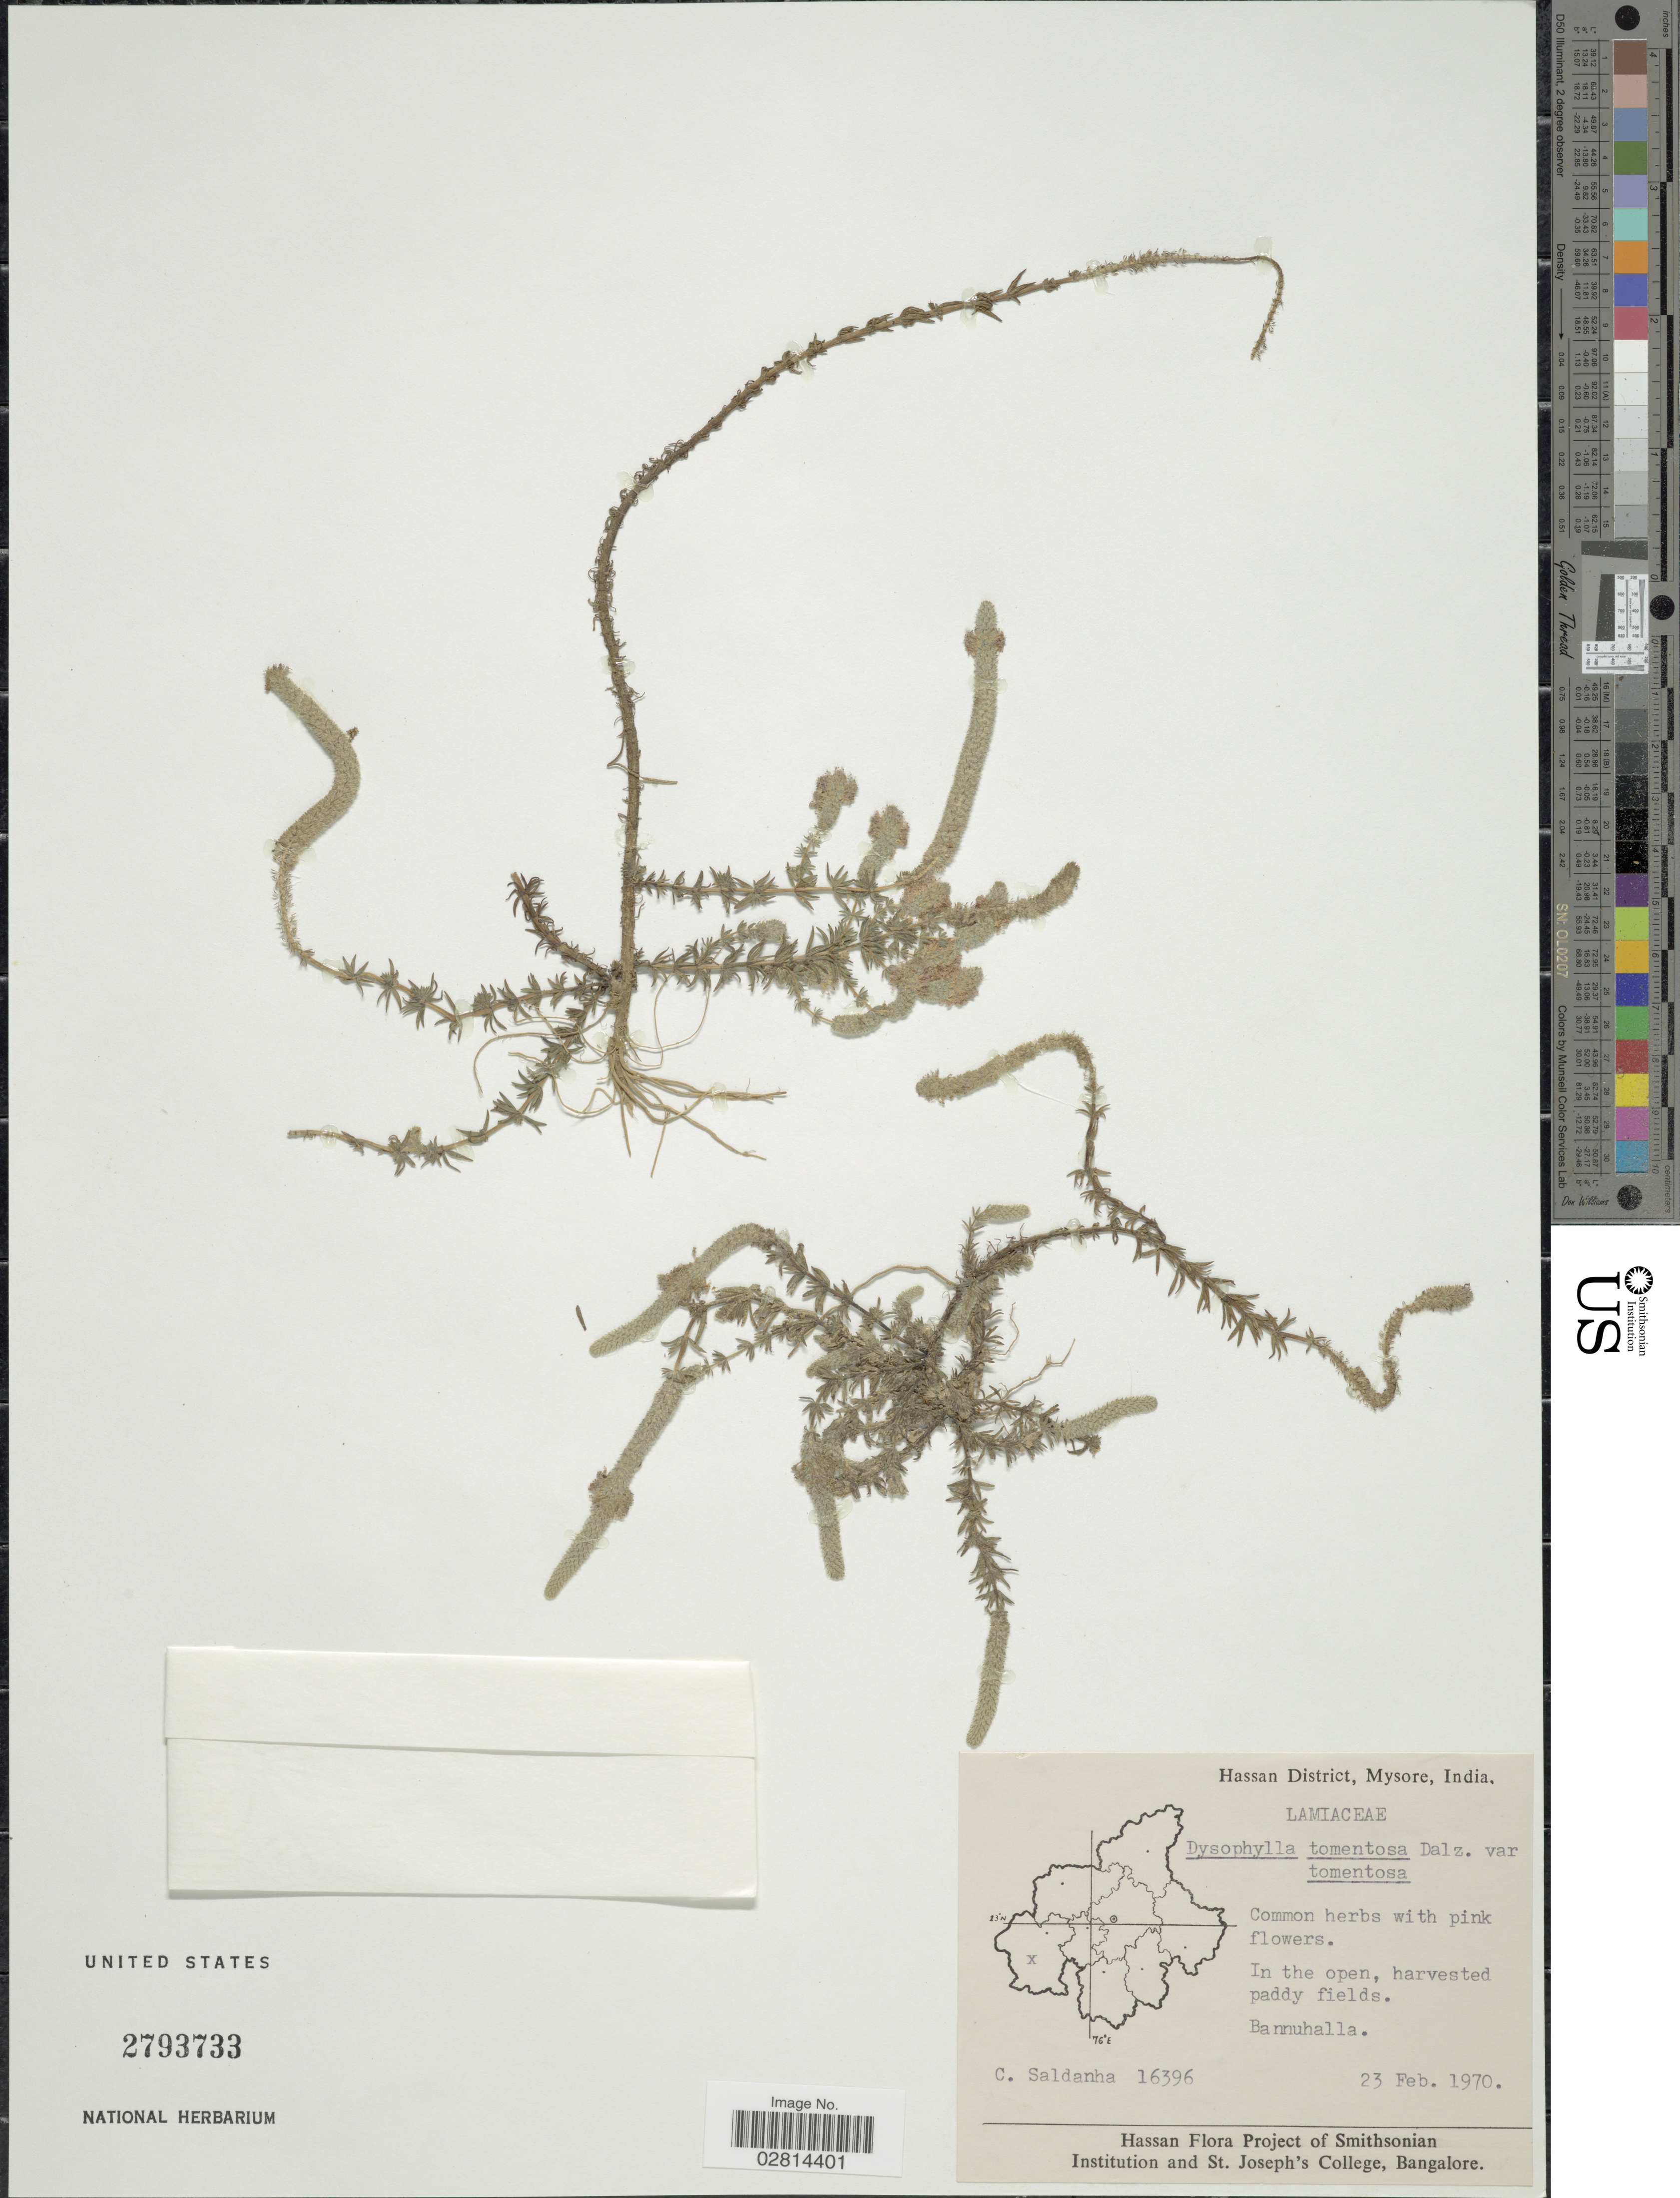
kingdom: Plantae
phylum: Tracheophyta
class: Magnoliopsida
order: Lamiales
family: Lamiaceae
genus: Pogostemon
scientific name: Pogostemon stellatus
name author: (Lour.) Kuntze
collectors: C. Saldanha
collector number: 16396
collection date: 1970-02-23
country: India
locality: Hassan District, Mysore. Bannuhalla.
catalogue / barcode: US 2793733